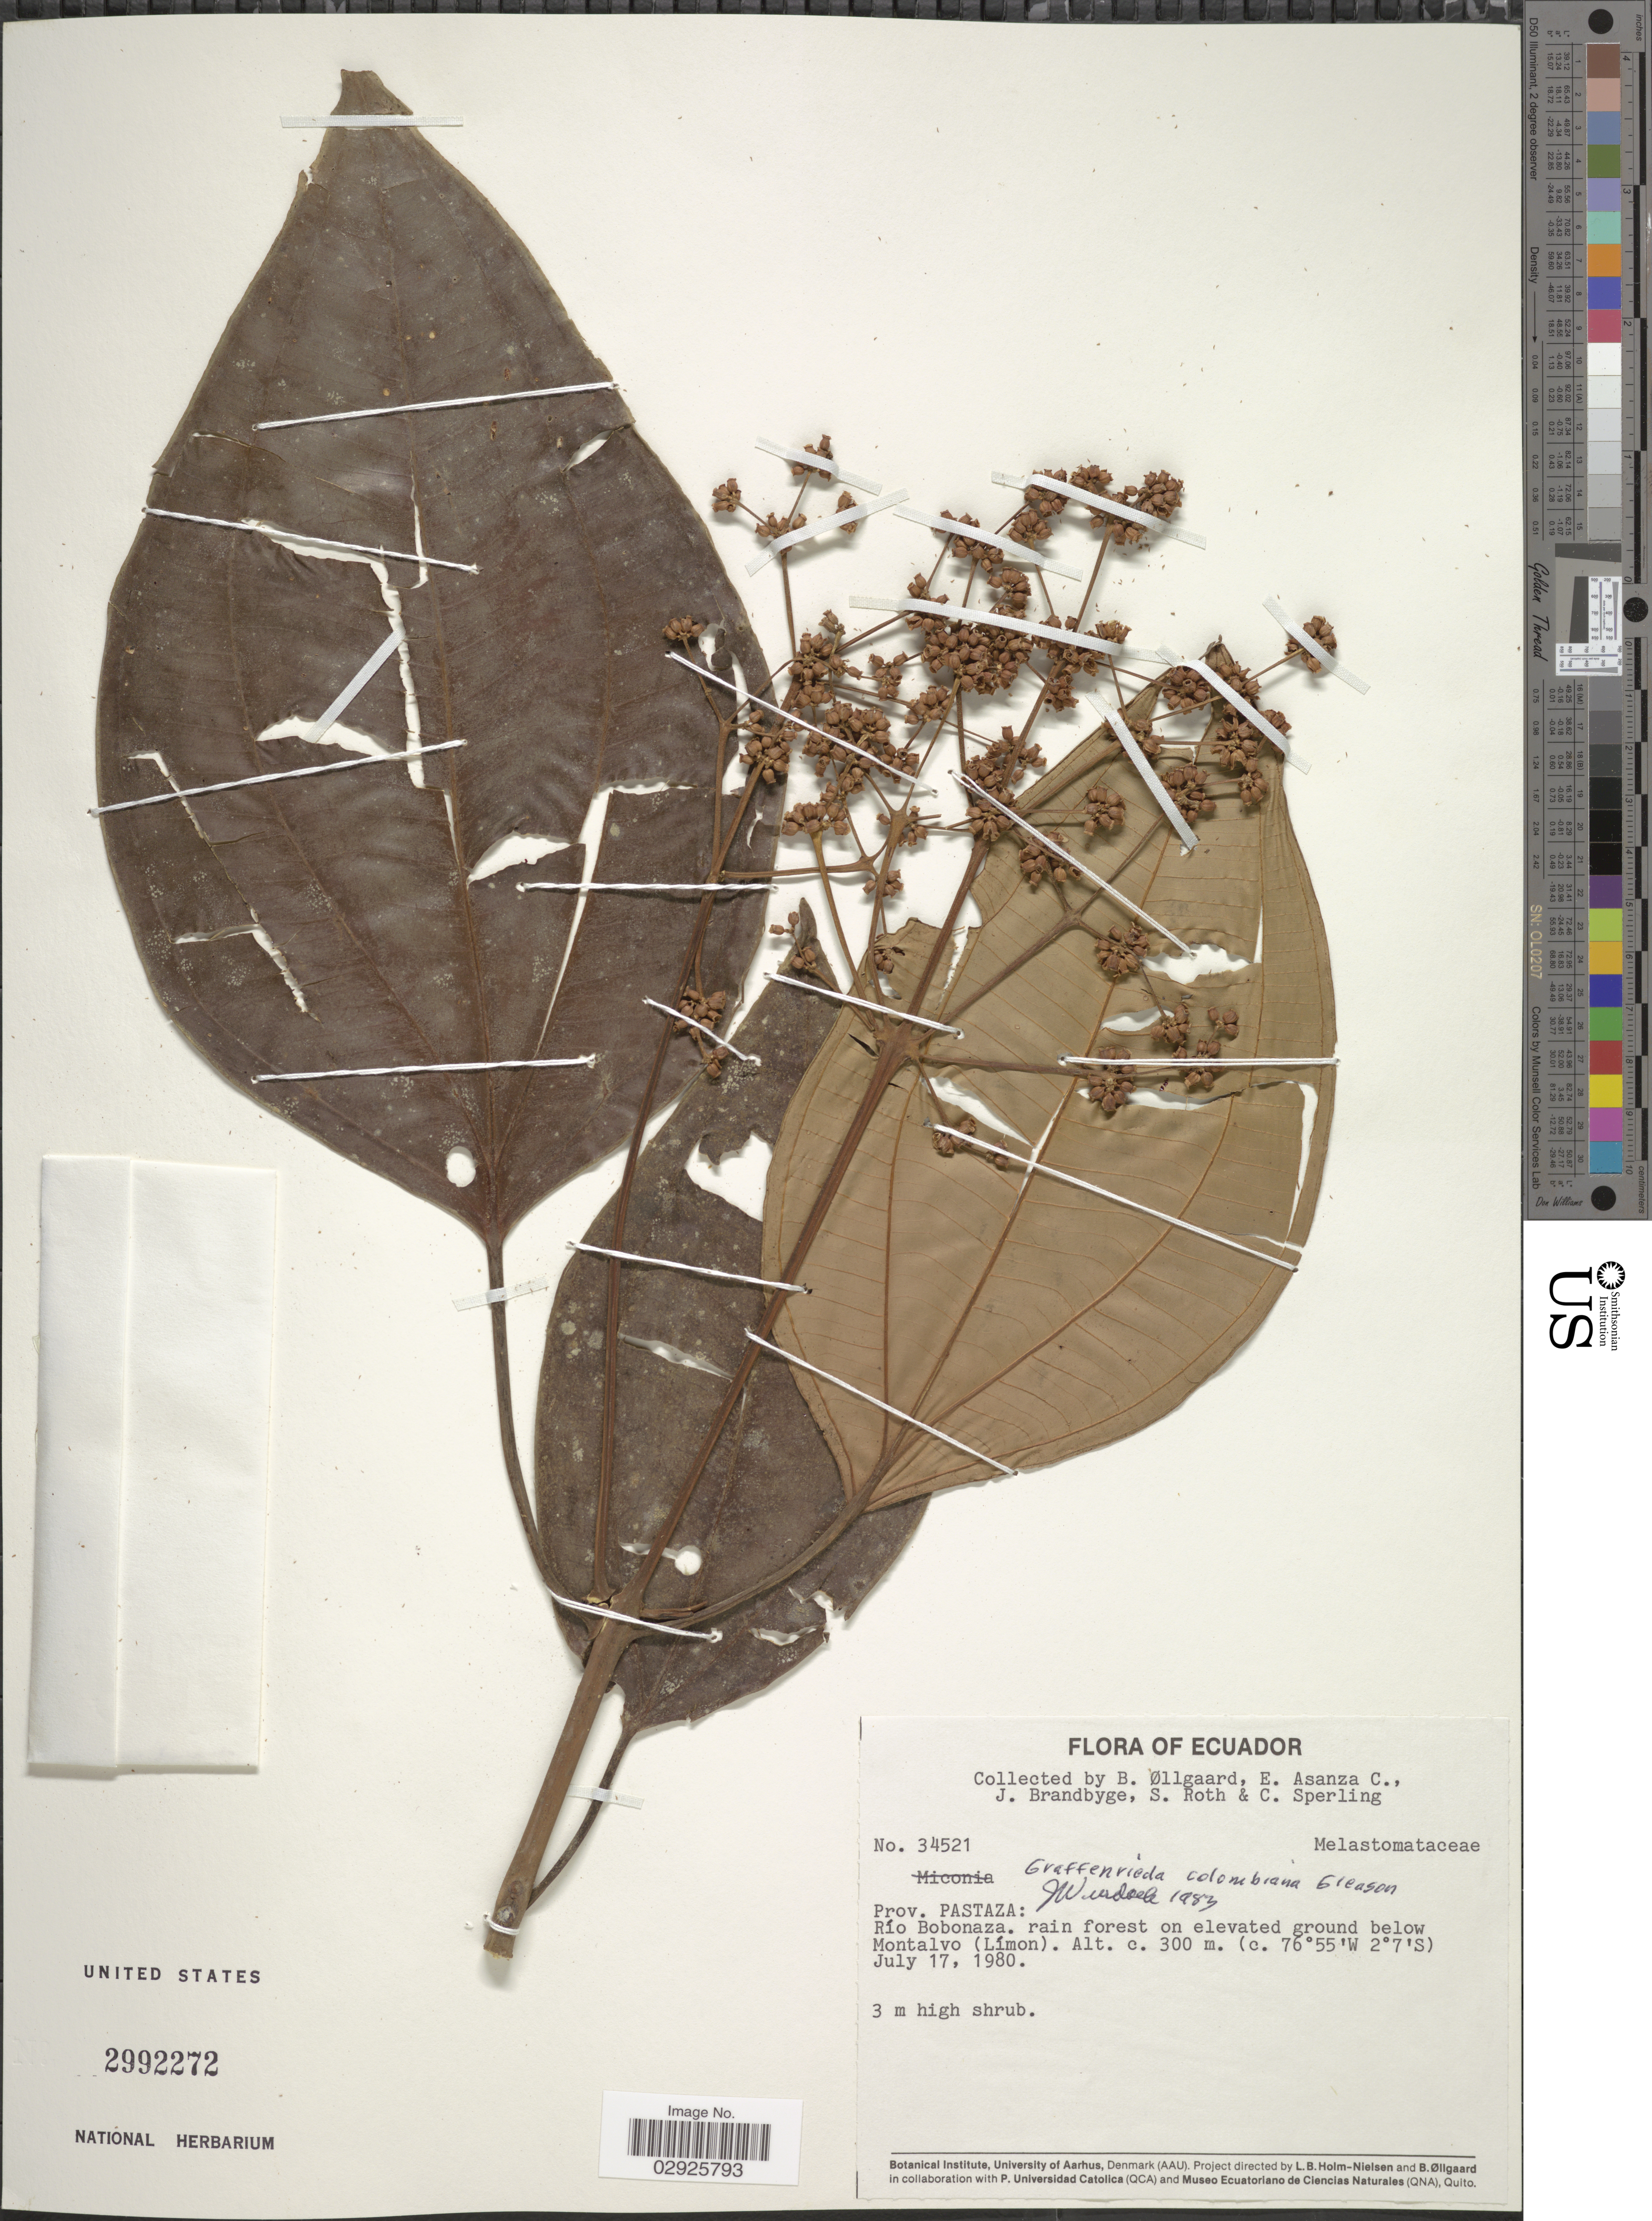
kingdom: Plantae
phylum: Tracheophyta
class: Magnoliopsida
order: Myrtales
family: Melastomataceae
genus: Graffenrieda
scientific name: Graffenrieda colombiana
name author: Gleason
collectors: B. Øllgaard, E. Asanza C., J. Brandbyge, S. Roth & C. Sperling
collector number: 34521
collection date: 1980-07-17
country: Ecuador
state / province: Pastaza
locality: Río Bobomaza. Rain forest on elevated ground below Montalvo (Límon).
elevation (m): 300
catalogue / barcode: US 2992272